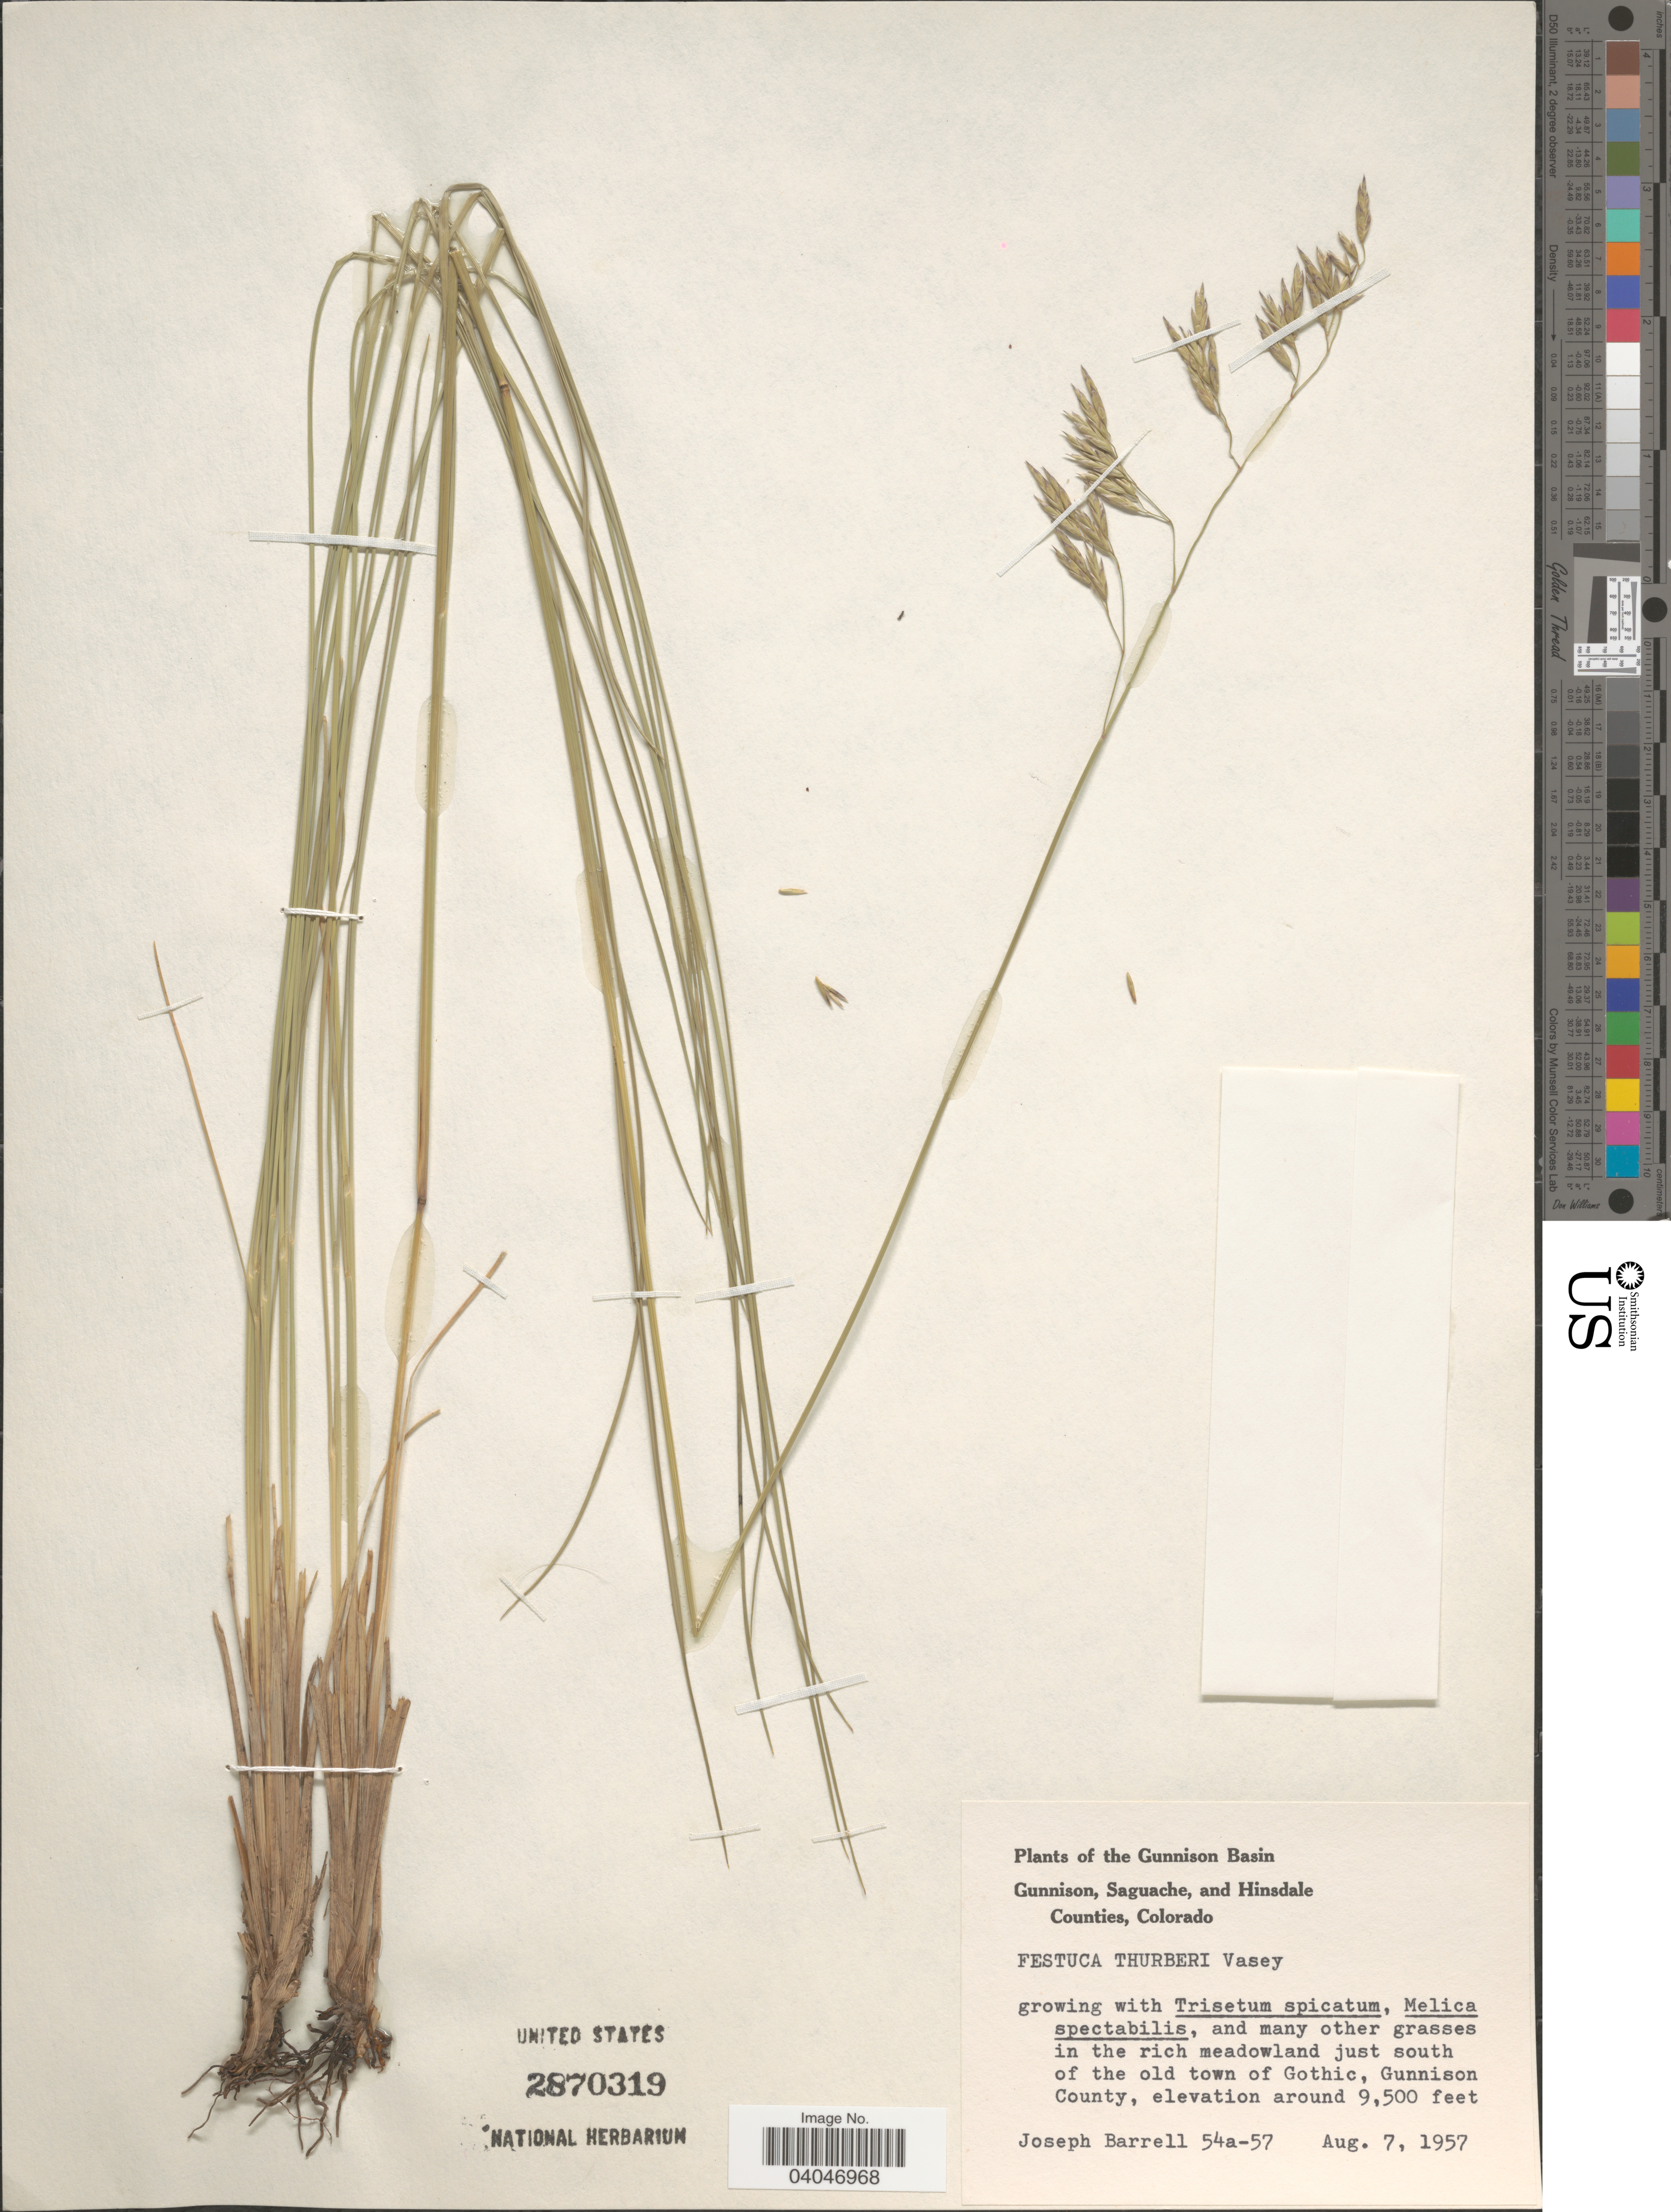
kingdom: Plantae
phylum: Tracheophyta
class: Liliopsida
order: Poales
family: Poaceae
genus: Festuca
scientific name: Festuca thurberi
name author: Vasey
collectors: J. Barrell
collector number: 54a-57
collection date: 1957-08-07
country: United States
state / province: Colorado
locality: The Gunnison Basin. Just south of the old town of Gothic, Gunnison County.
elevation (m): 2896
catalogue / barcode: US 2870319